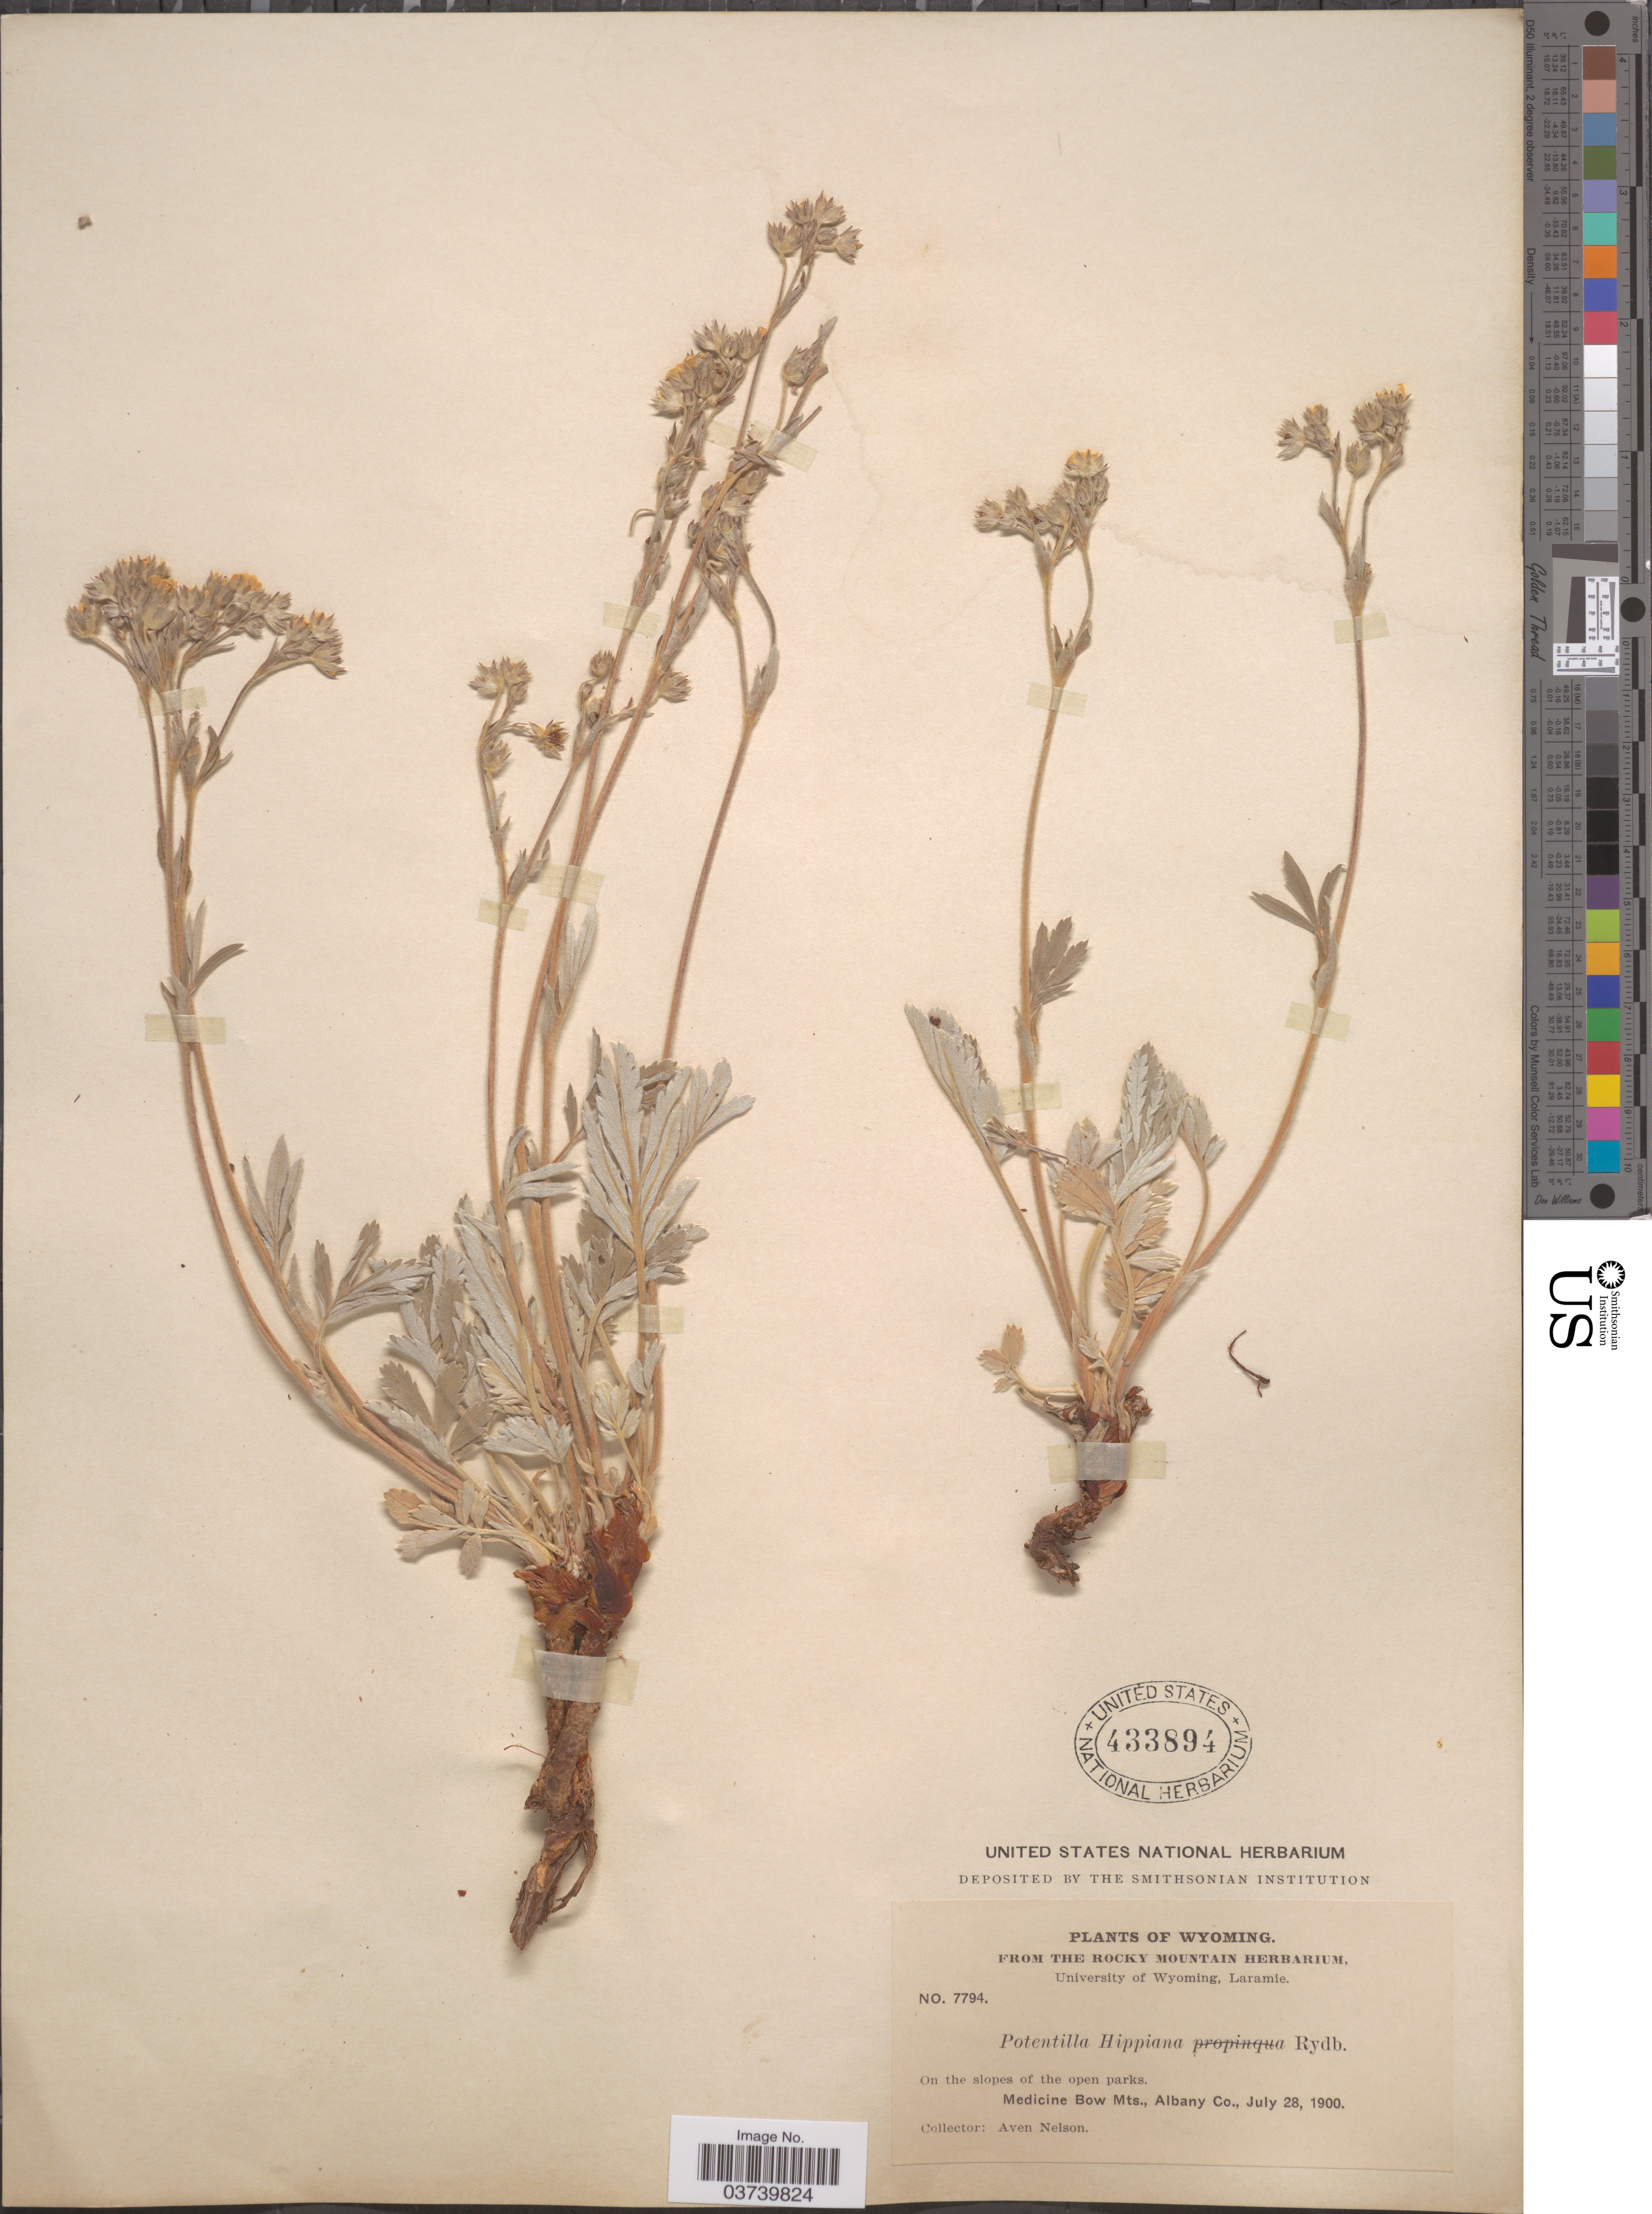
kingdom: Plantae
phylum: Tracheophyta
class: Magnoliopsida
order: Rosales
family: Rosaceae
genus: Potentilla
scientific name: Potentilla hippiana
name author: Lehm.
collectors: A. Nelson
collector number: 7794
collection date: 1900-07-28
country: United States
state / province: Wyoming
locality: On the slopes of the open parks. Medicine Bow Mts., Albany Co.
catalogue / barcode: US 433894